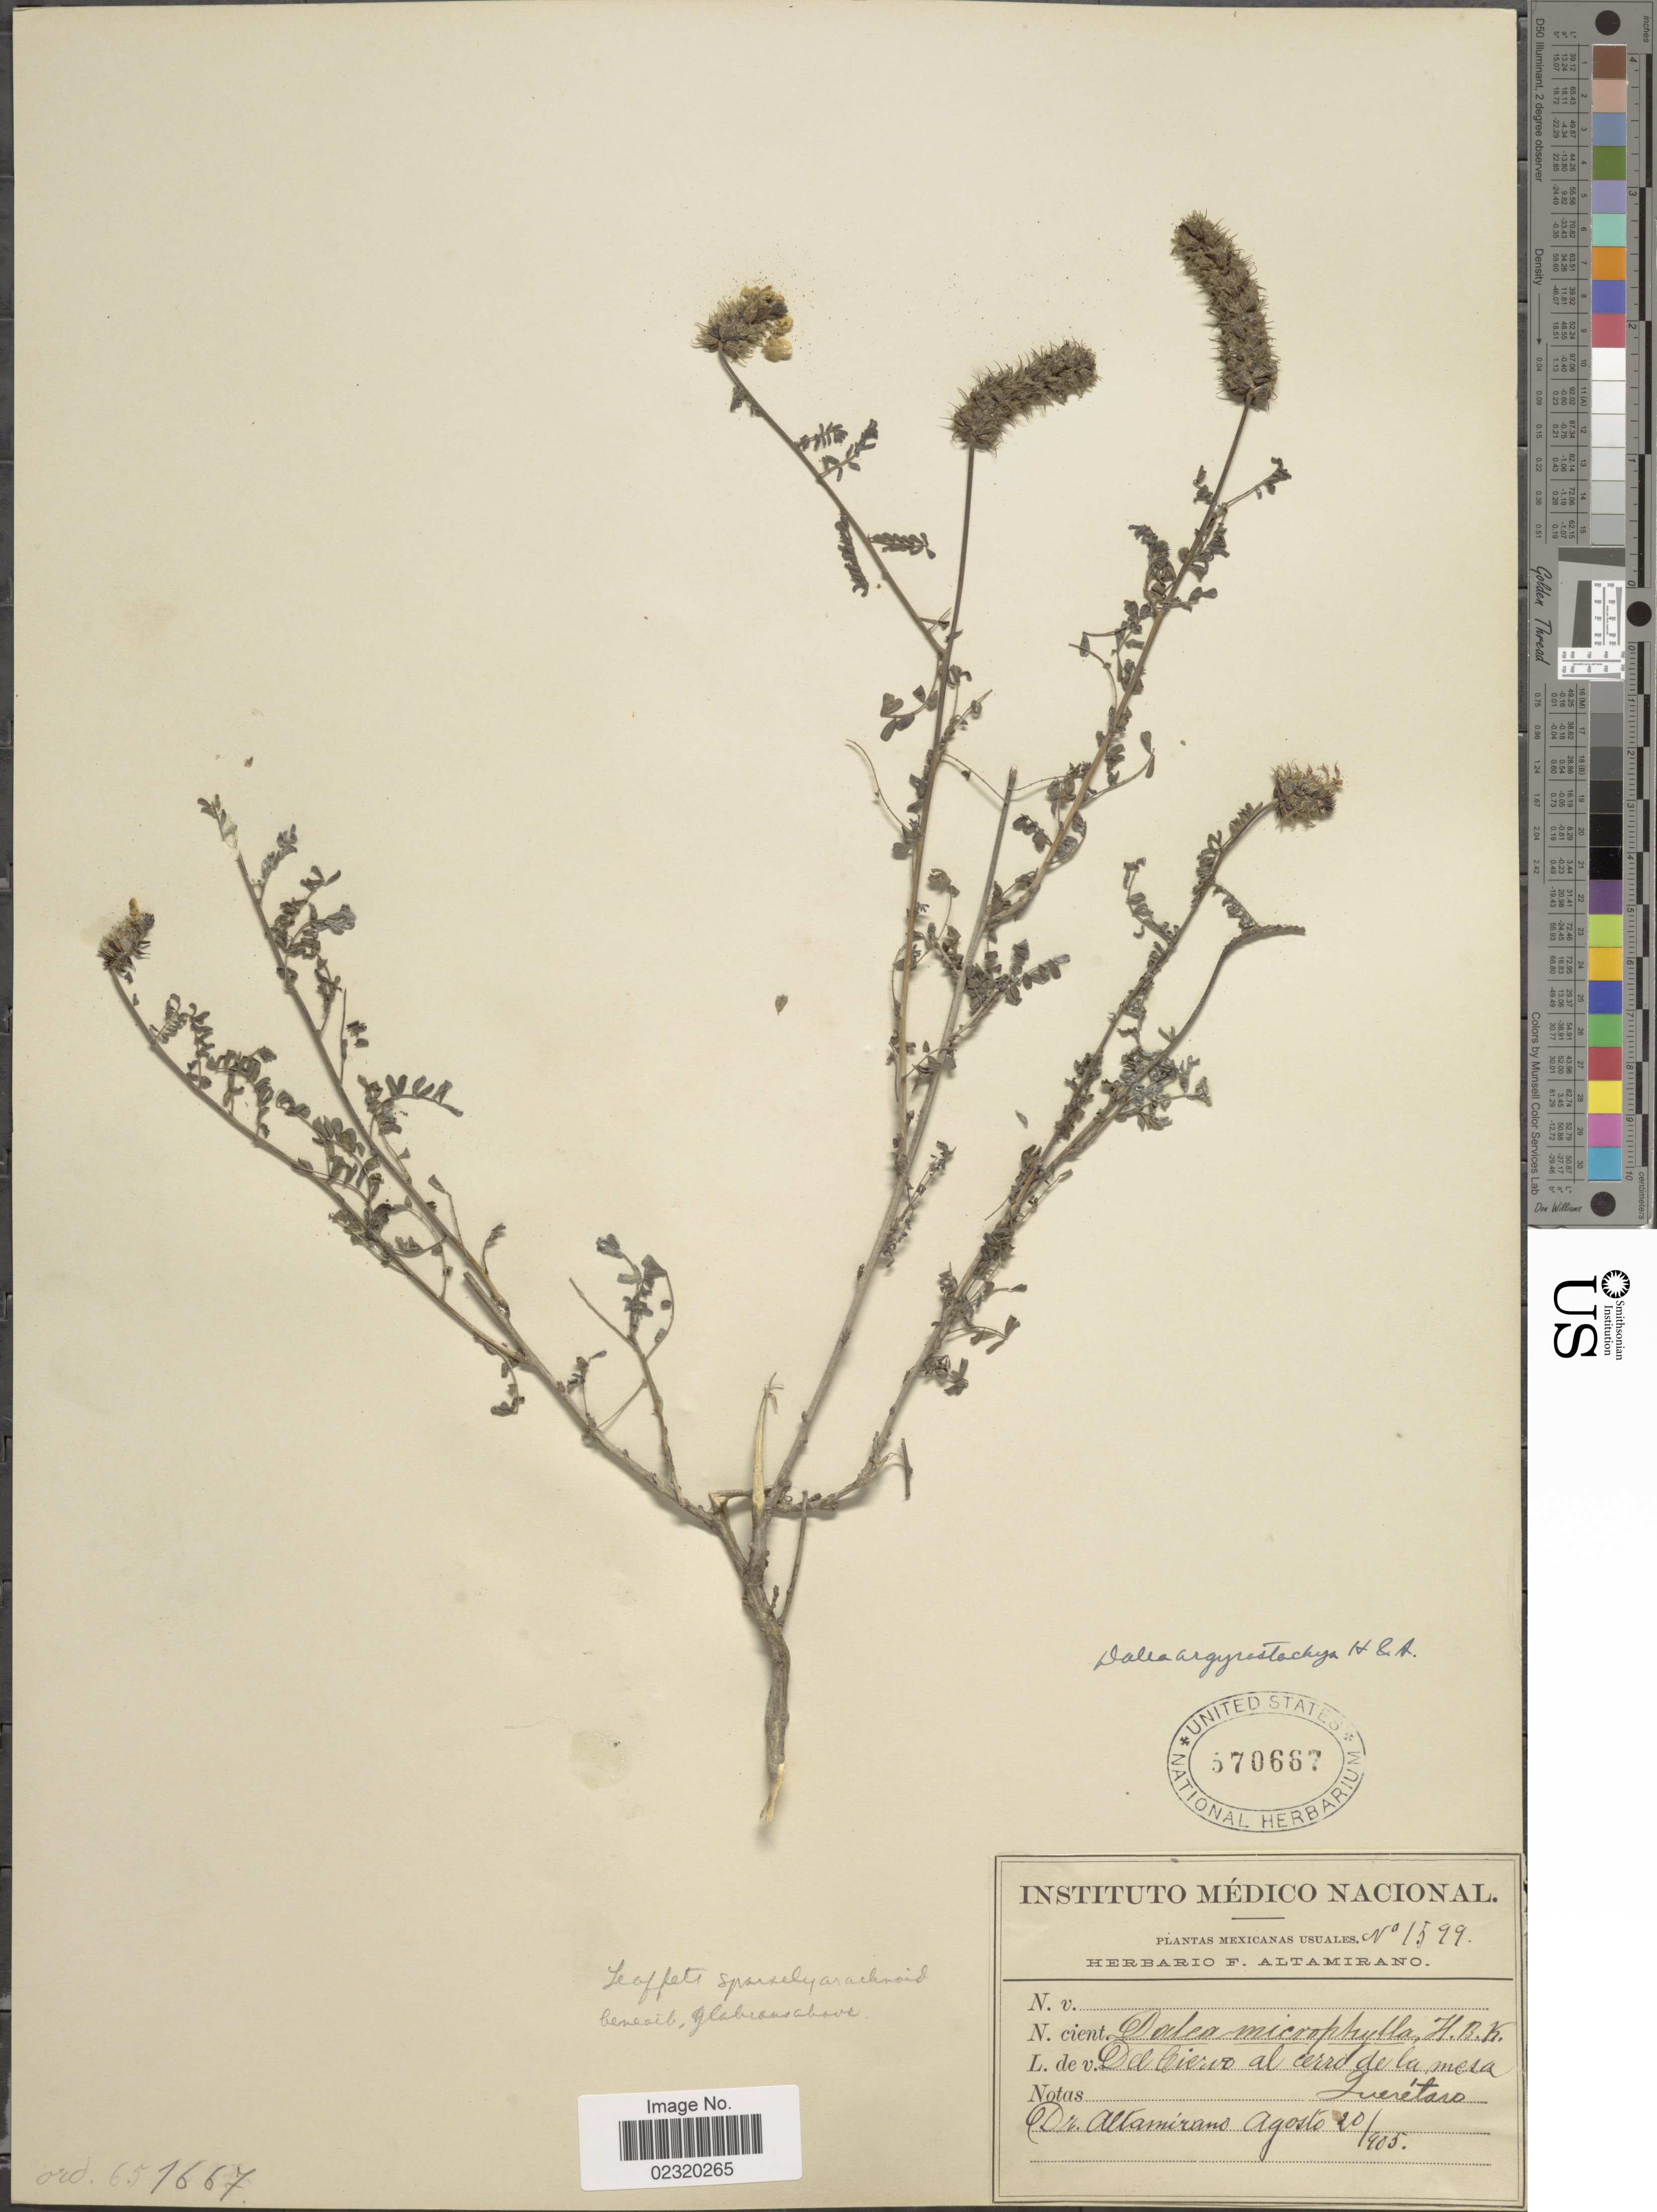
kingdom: Plantae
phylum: Tracheophyta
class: Magnoliopsida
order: Fabales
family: Fabaceae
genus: Dalea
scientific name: Dalea versicolor var. argyrostachya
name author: Zucc.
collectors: F. Altamirano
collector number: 1599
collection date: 1905-08-20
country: Mexico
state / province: Querétaro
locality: Del Ciervo al cerro de la mesa Querétaro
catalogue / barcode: US 570667